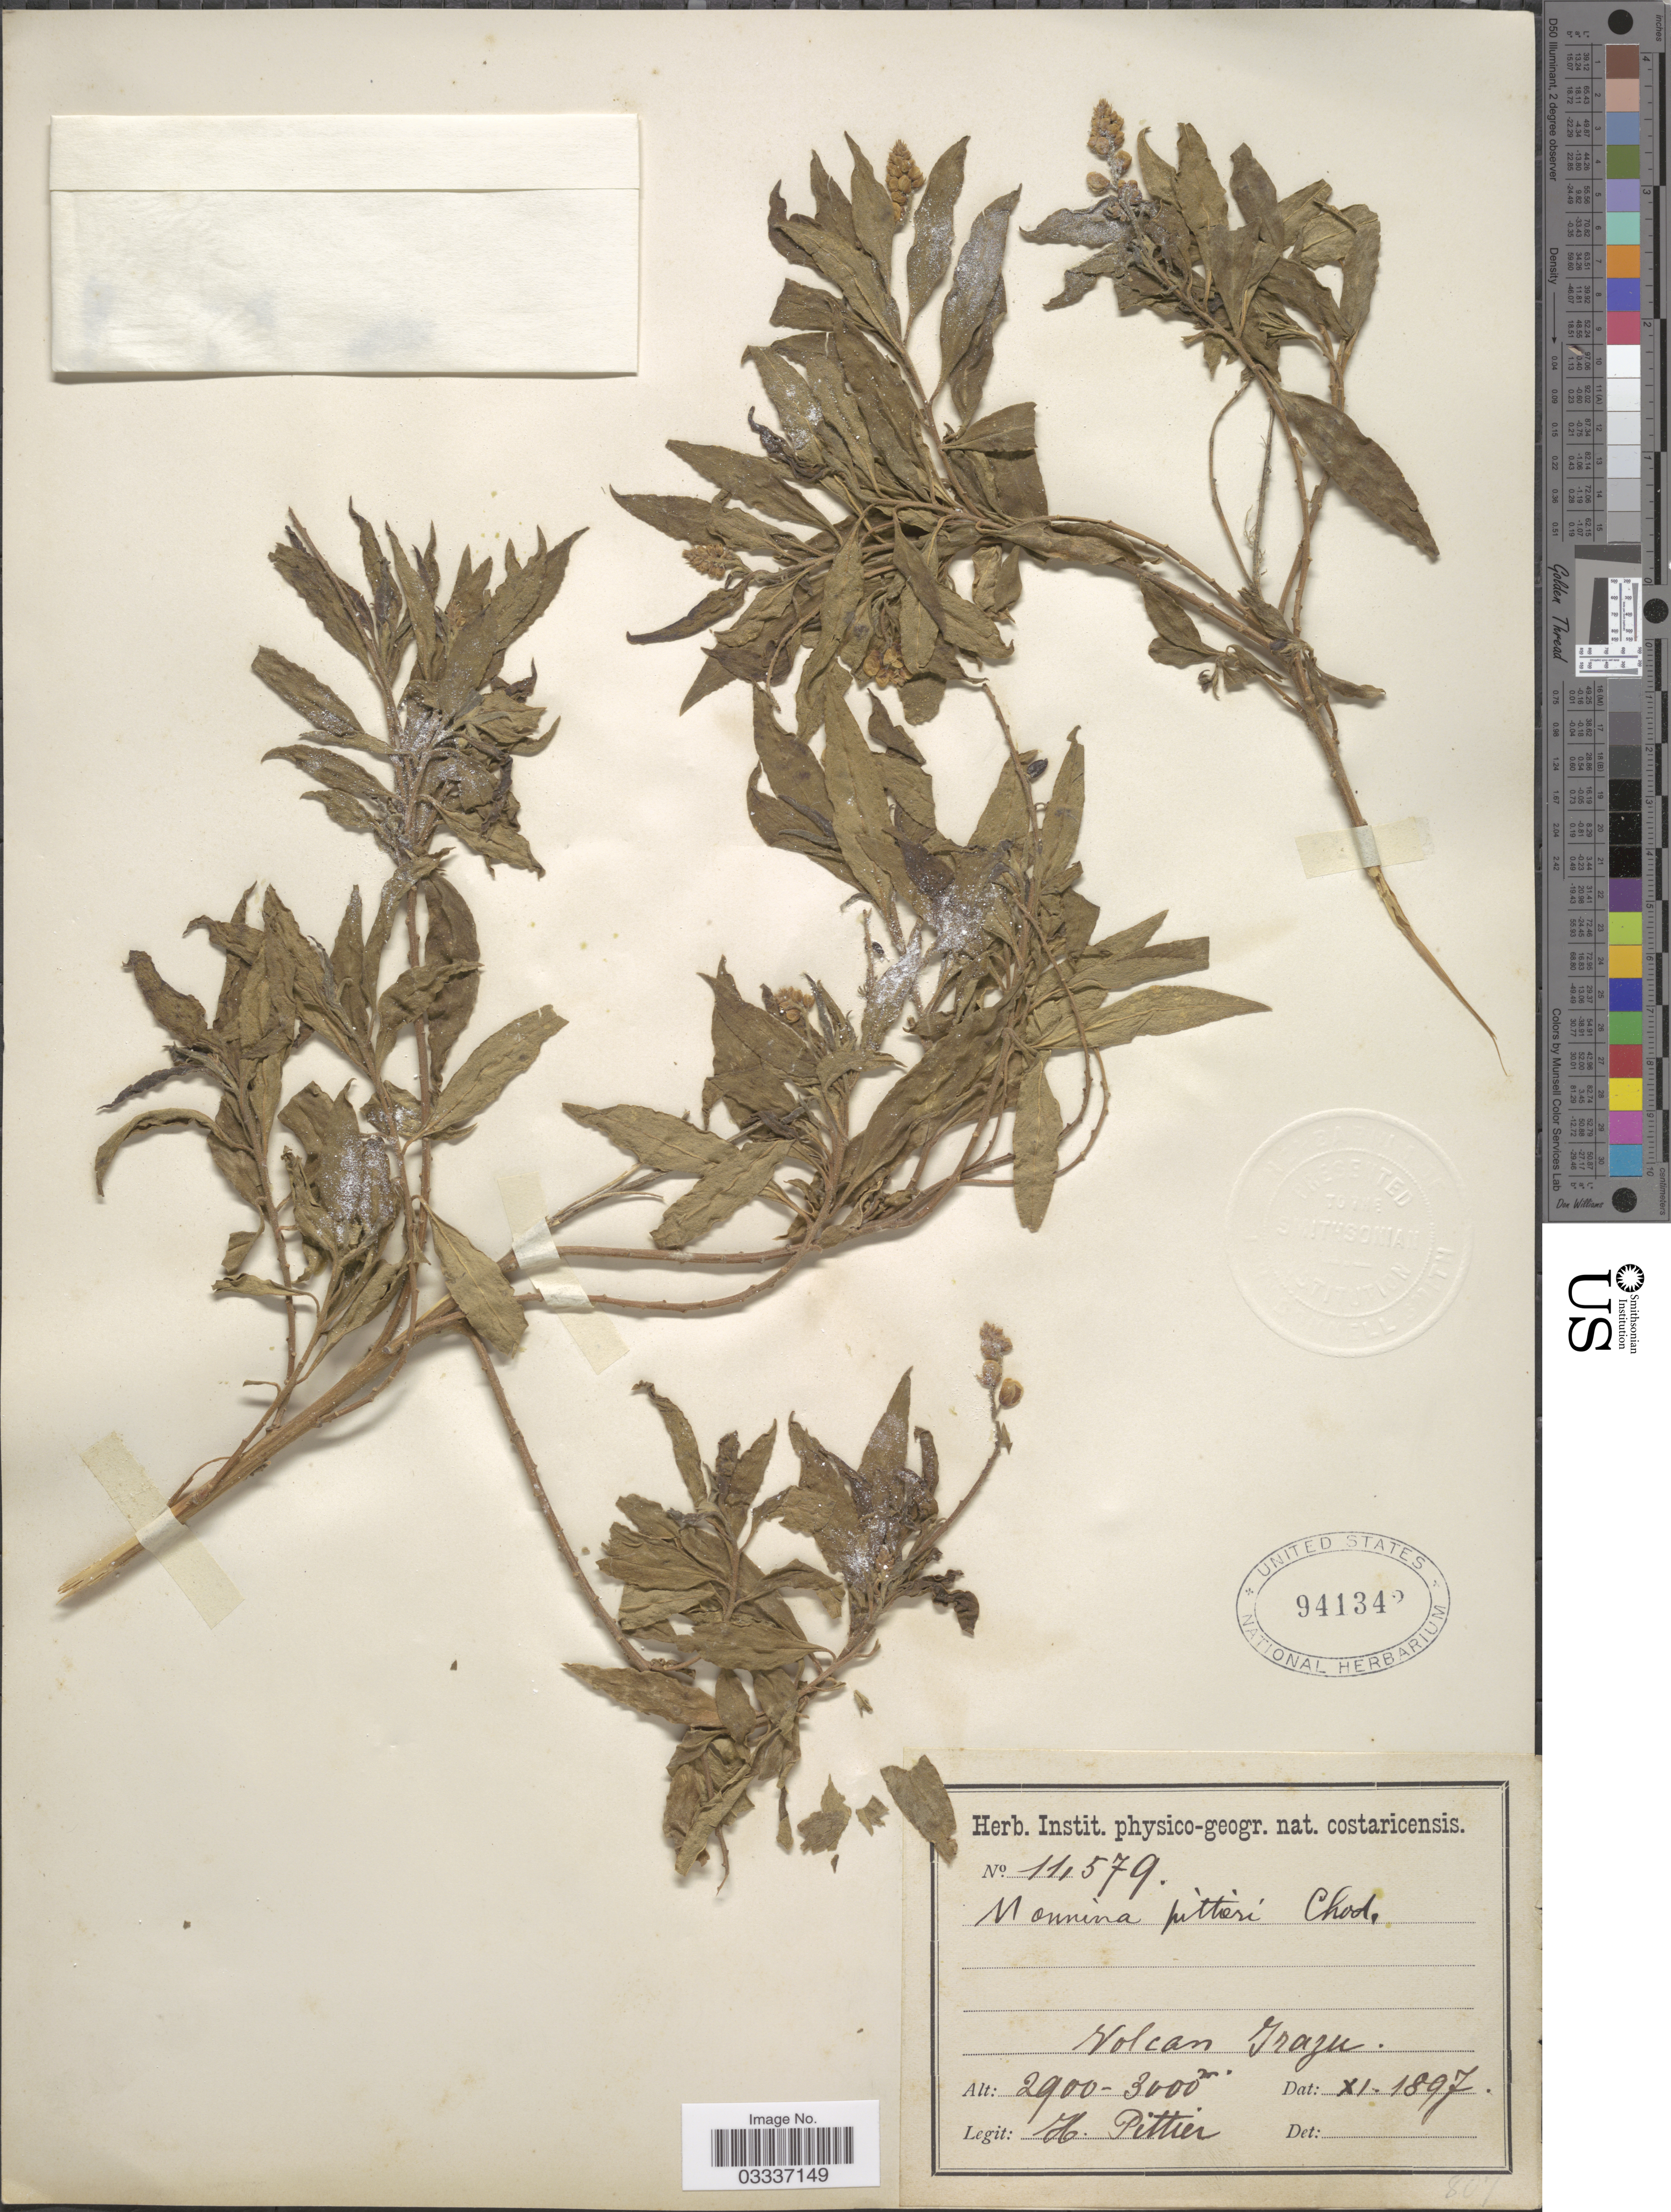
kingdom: Plantae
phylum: Tracheophyta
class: Magnoliopsida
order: Fabales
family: Polygalaceae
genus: Monnina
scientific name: Monnina xalapensis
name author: Kunth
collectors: H. F. Pittier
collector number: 11579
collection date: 1897-11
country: Costa Rica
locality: Volcan Irazu.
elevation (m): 2900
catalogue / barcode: US 941342